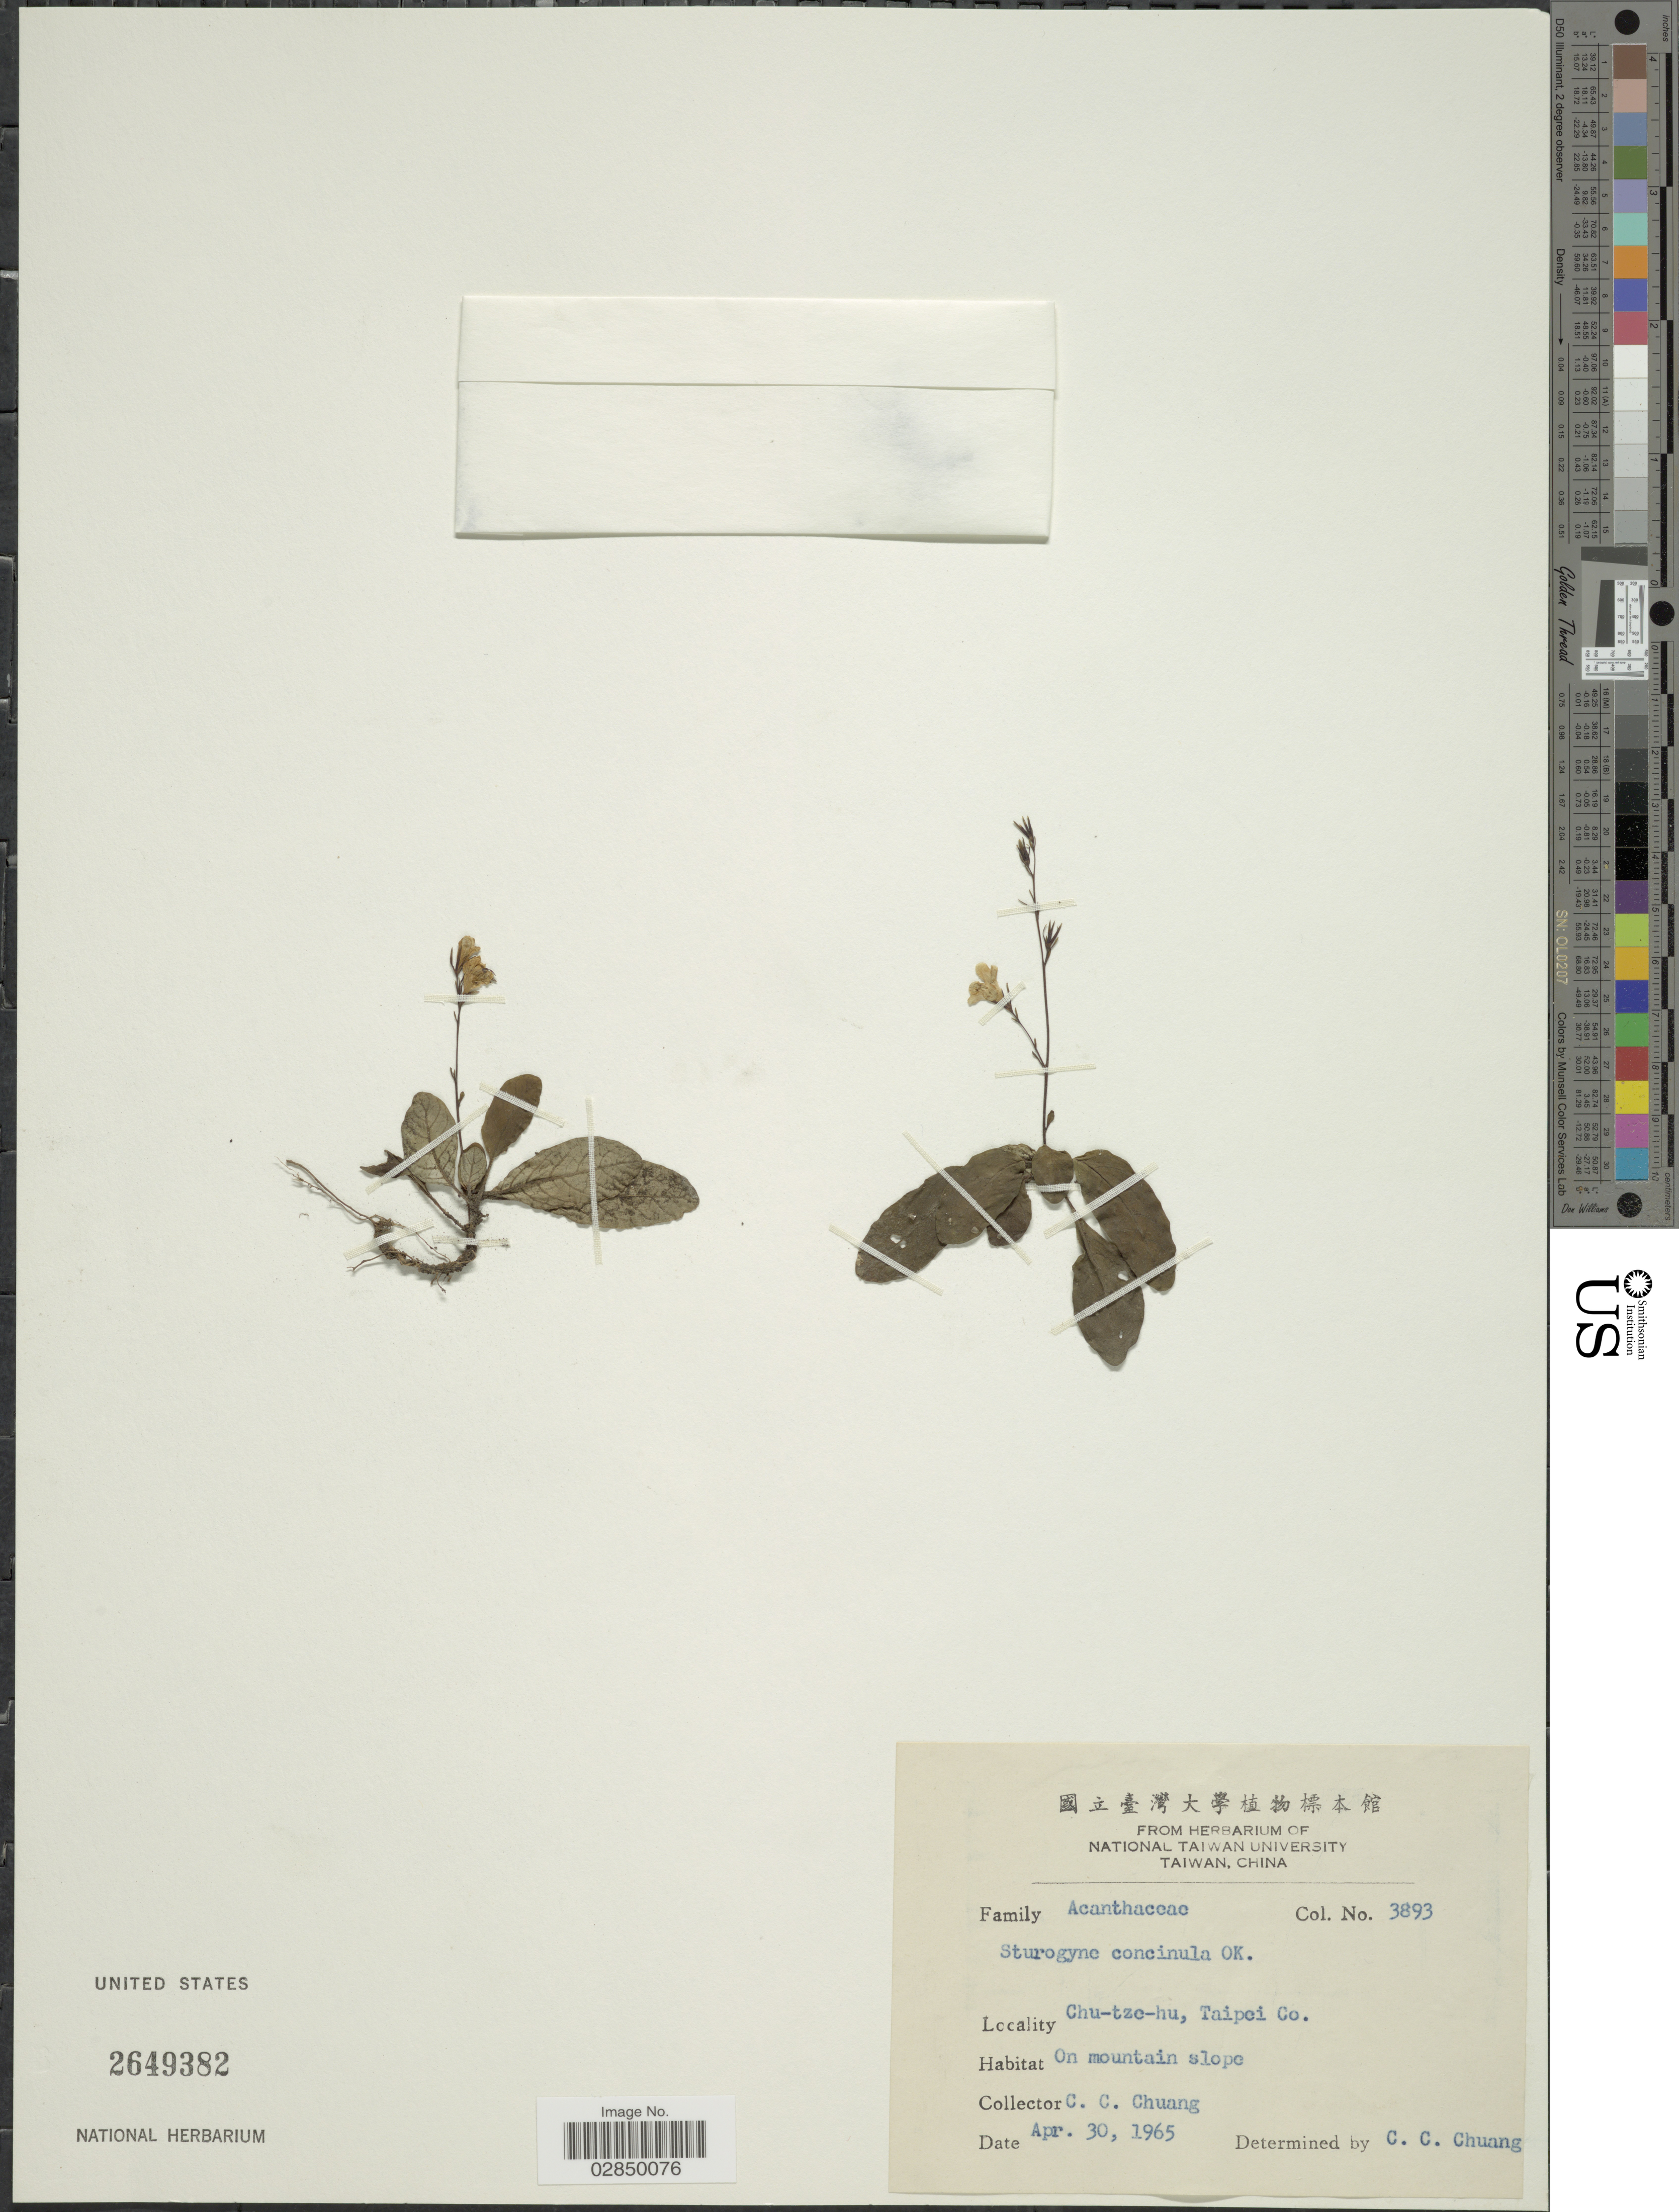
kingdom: Plantae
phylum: Tracheophyta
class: Magnoliopsida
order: Lamiales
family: Acanthaceae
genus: Staurogyne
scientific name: Staurogyne concinnula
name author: (Hance) Kuntze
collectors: C. C. Chuang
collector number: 3893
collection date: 1965-04-30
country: Taiwan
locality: Chu-tze-hu, Taipei Co.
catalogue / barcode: US 2649382